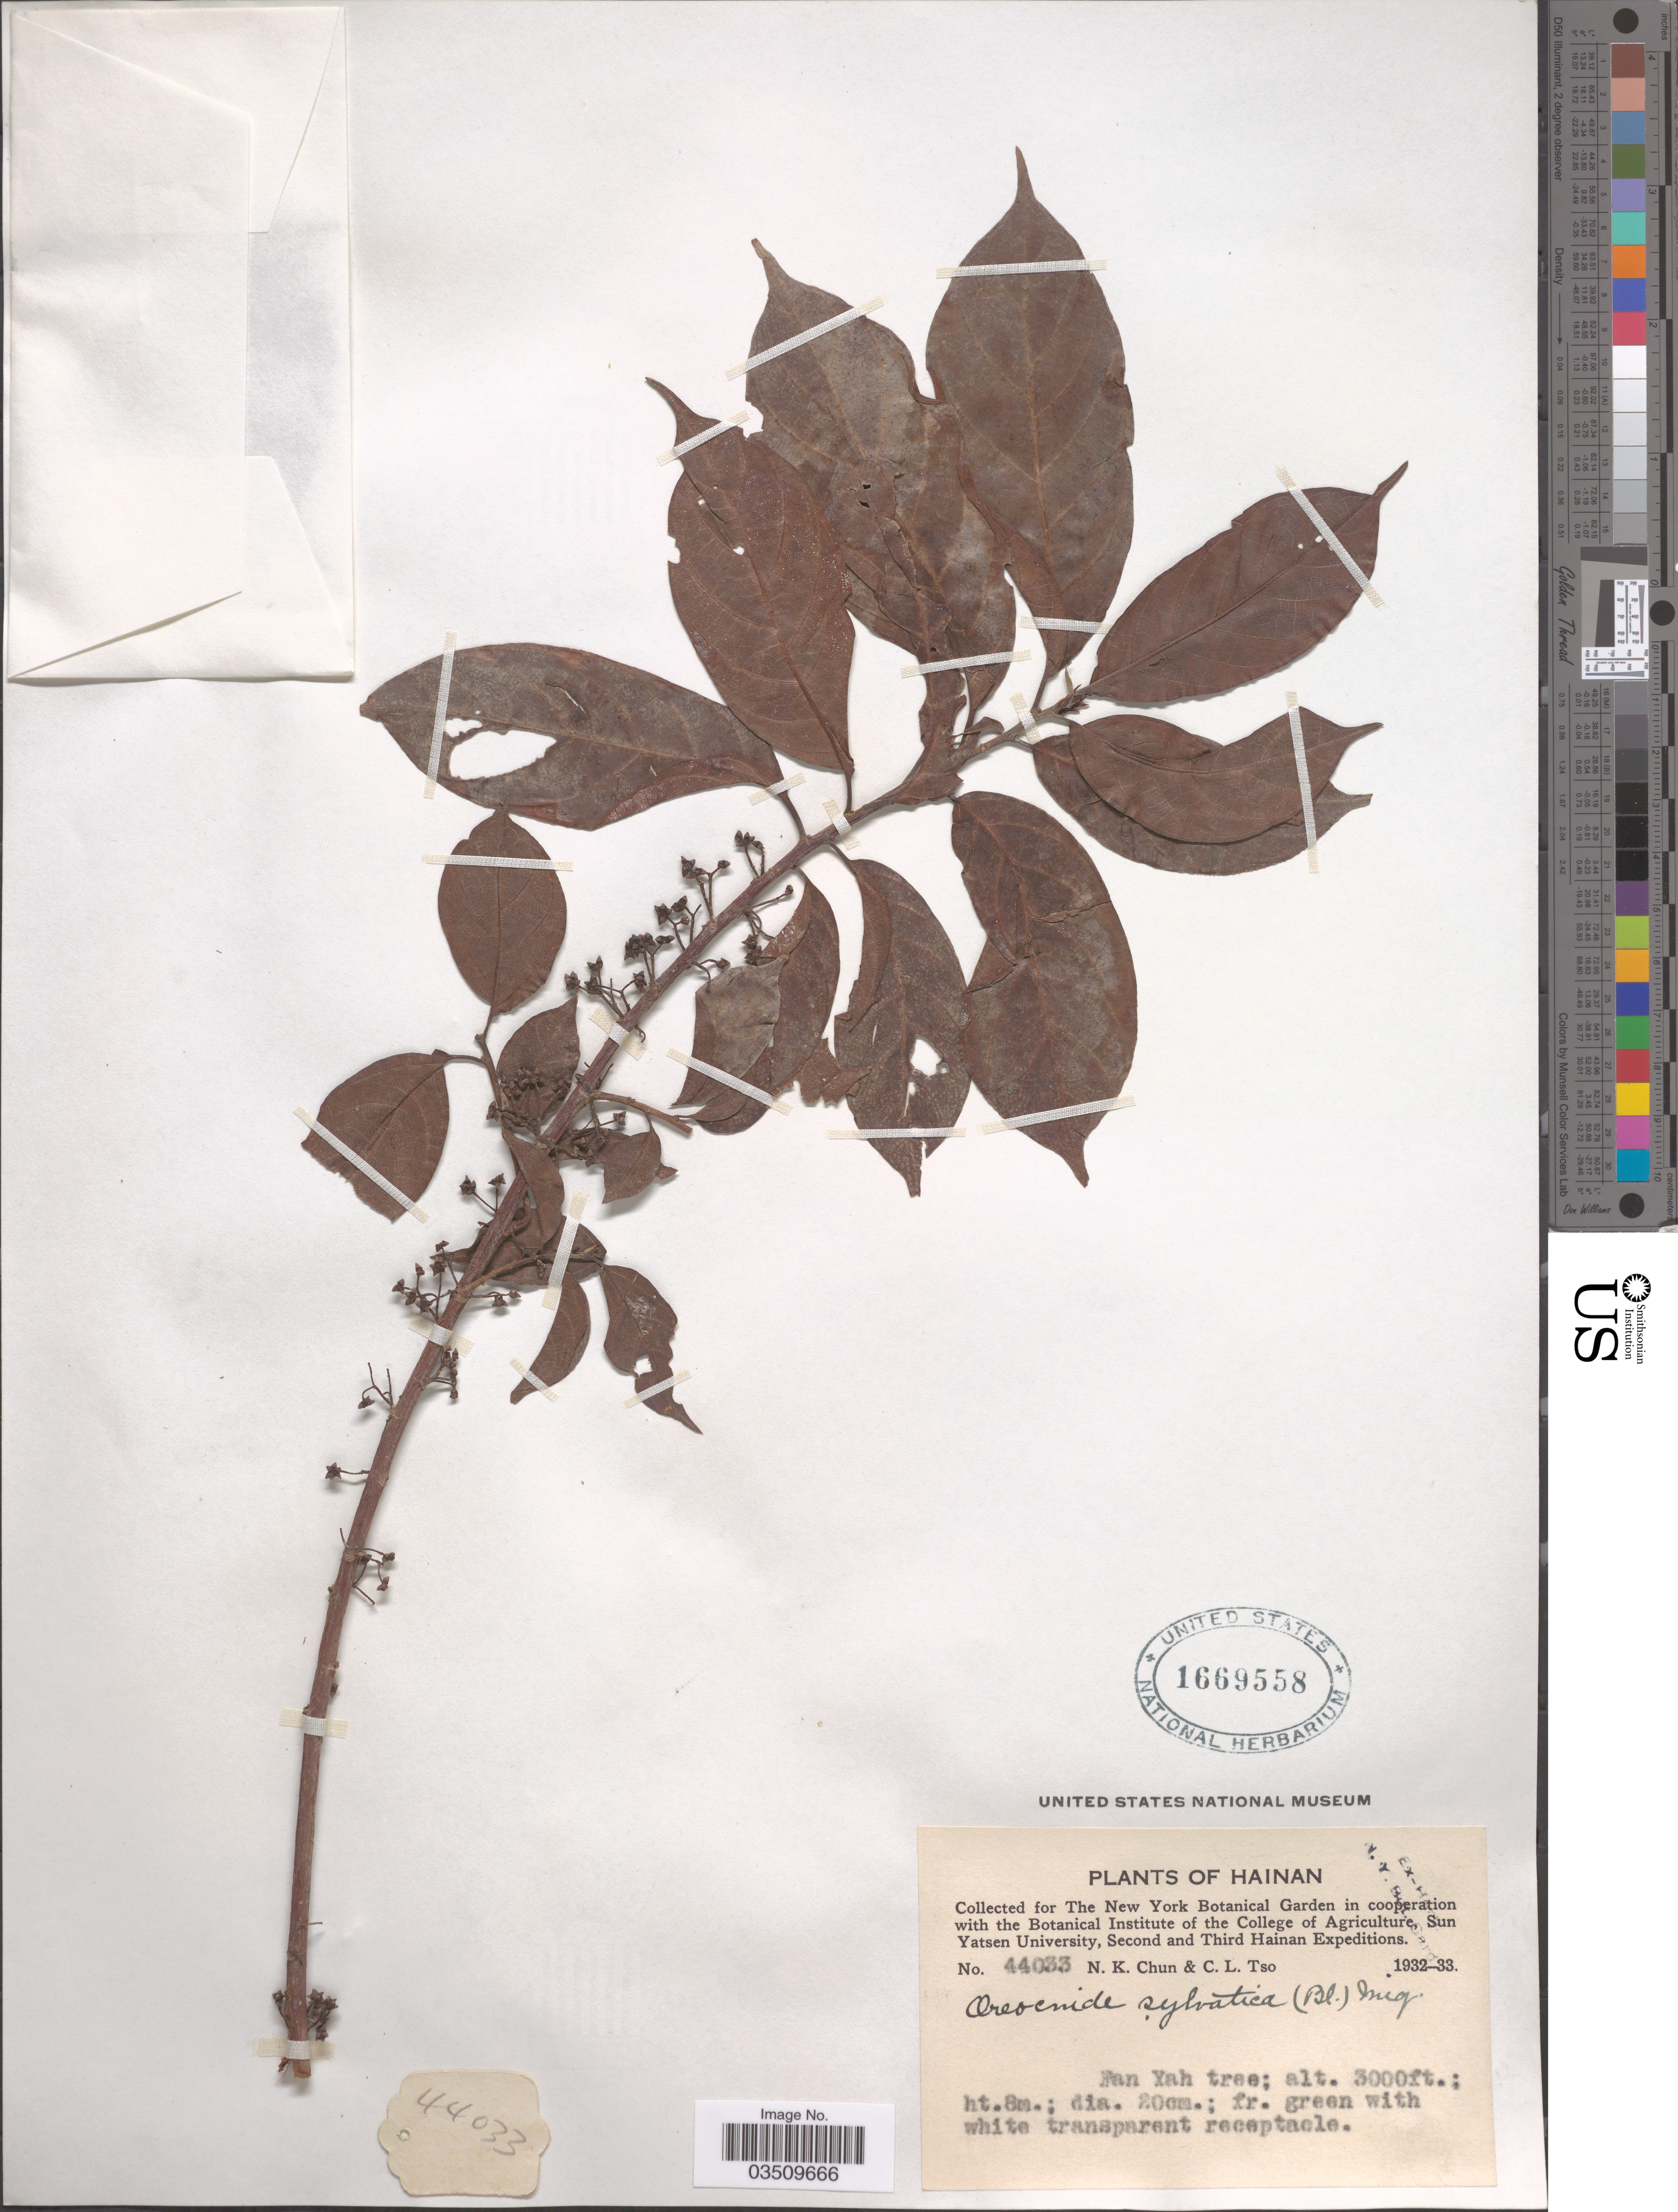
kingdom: Plantae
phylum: Tracheophyta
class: Magnoliopsida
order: Rosales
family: Urticaceae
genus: Oreocnide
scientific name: Oreocnide rubescens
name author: (Blume) Miq.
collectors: N. K. Chun & C. Tso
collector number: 44033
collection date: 1932/1933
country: China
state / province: Hainan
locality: Fan Yah.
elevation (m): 914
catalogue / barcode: US 1669558